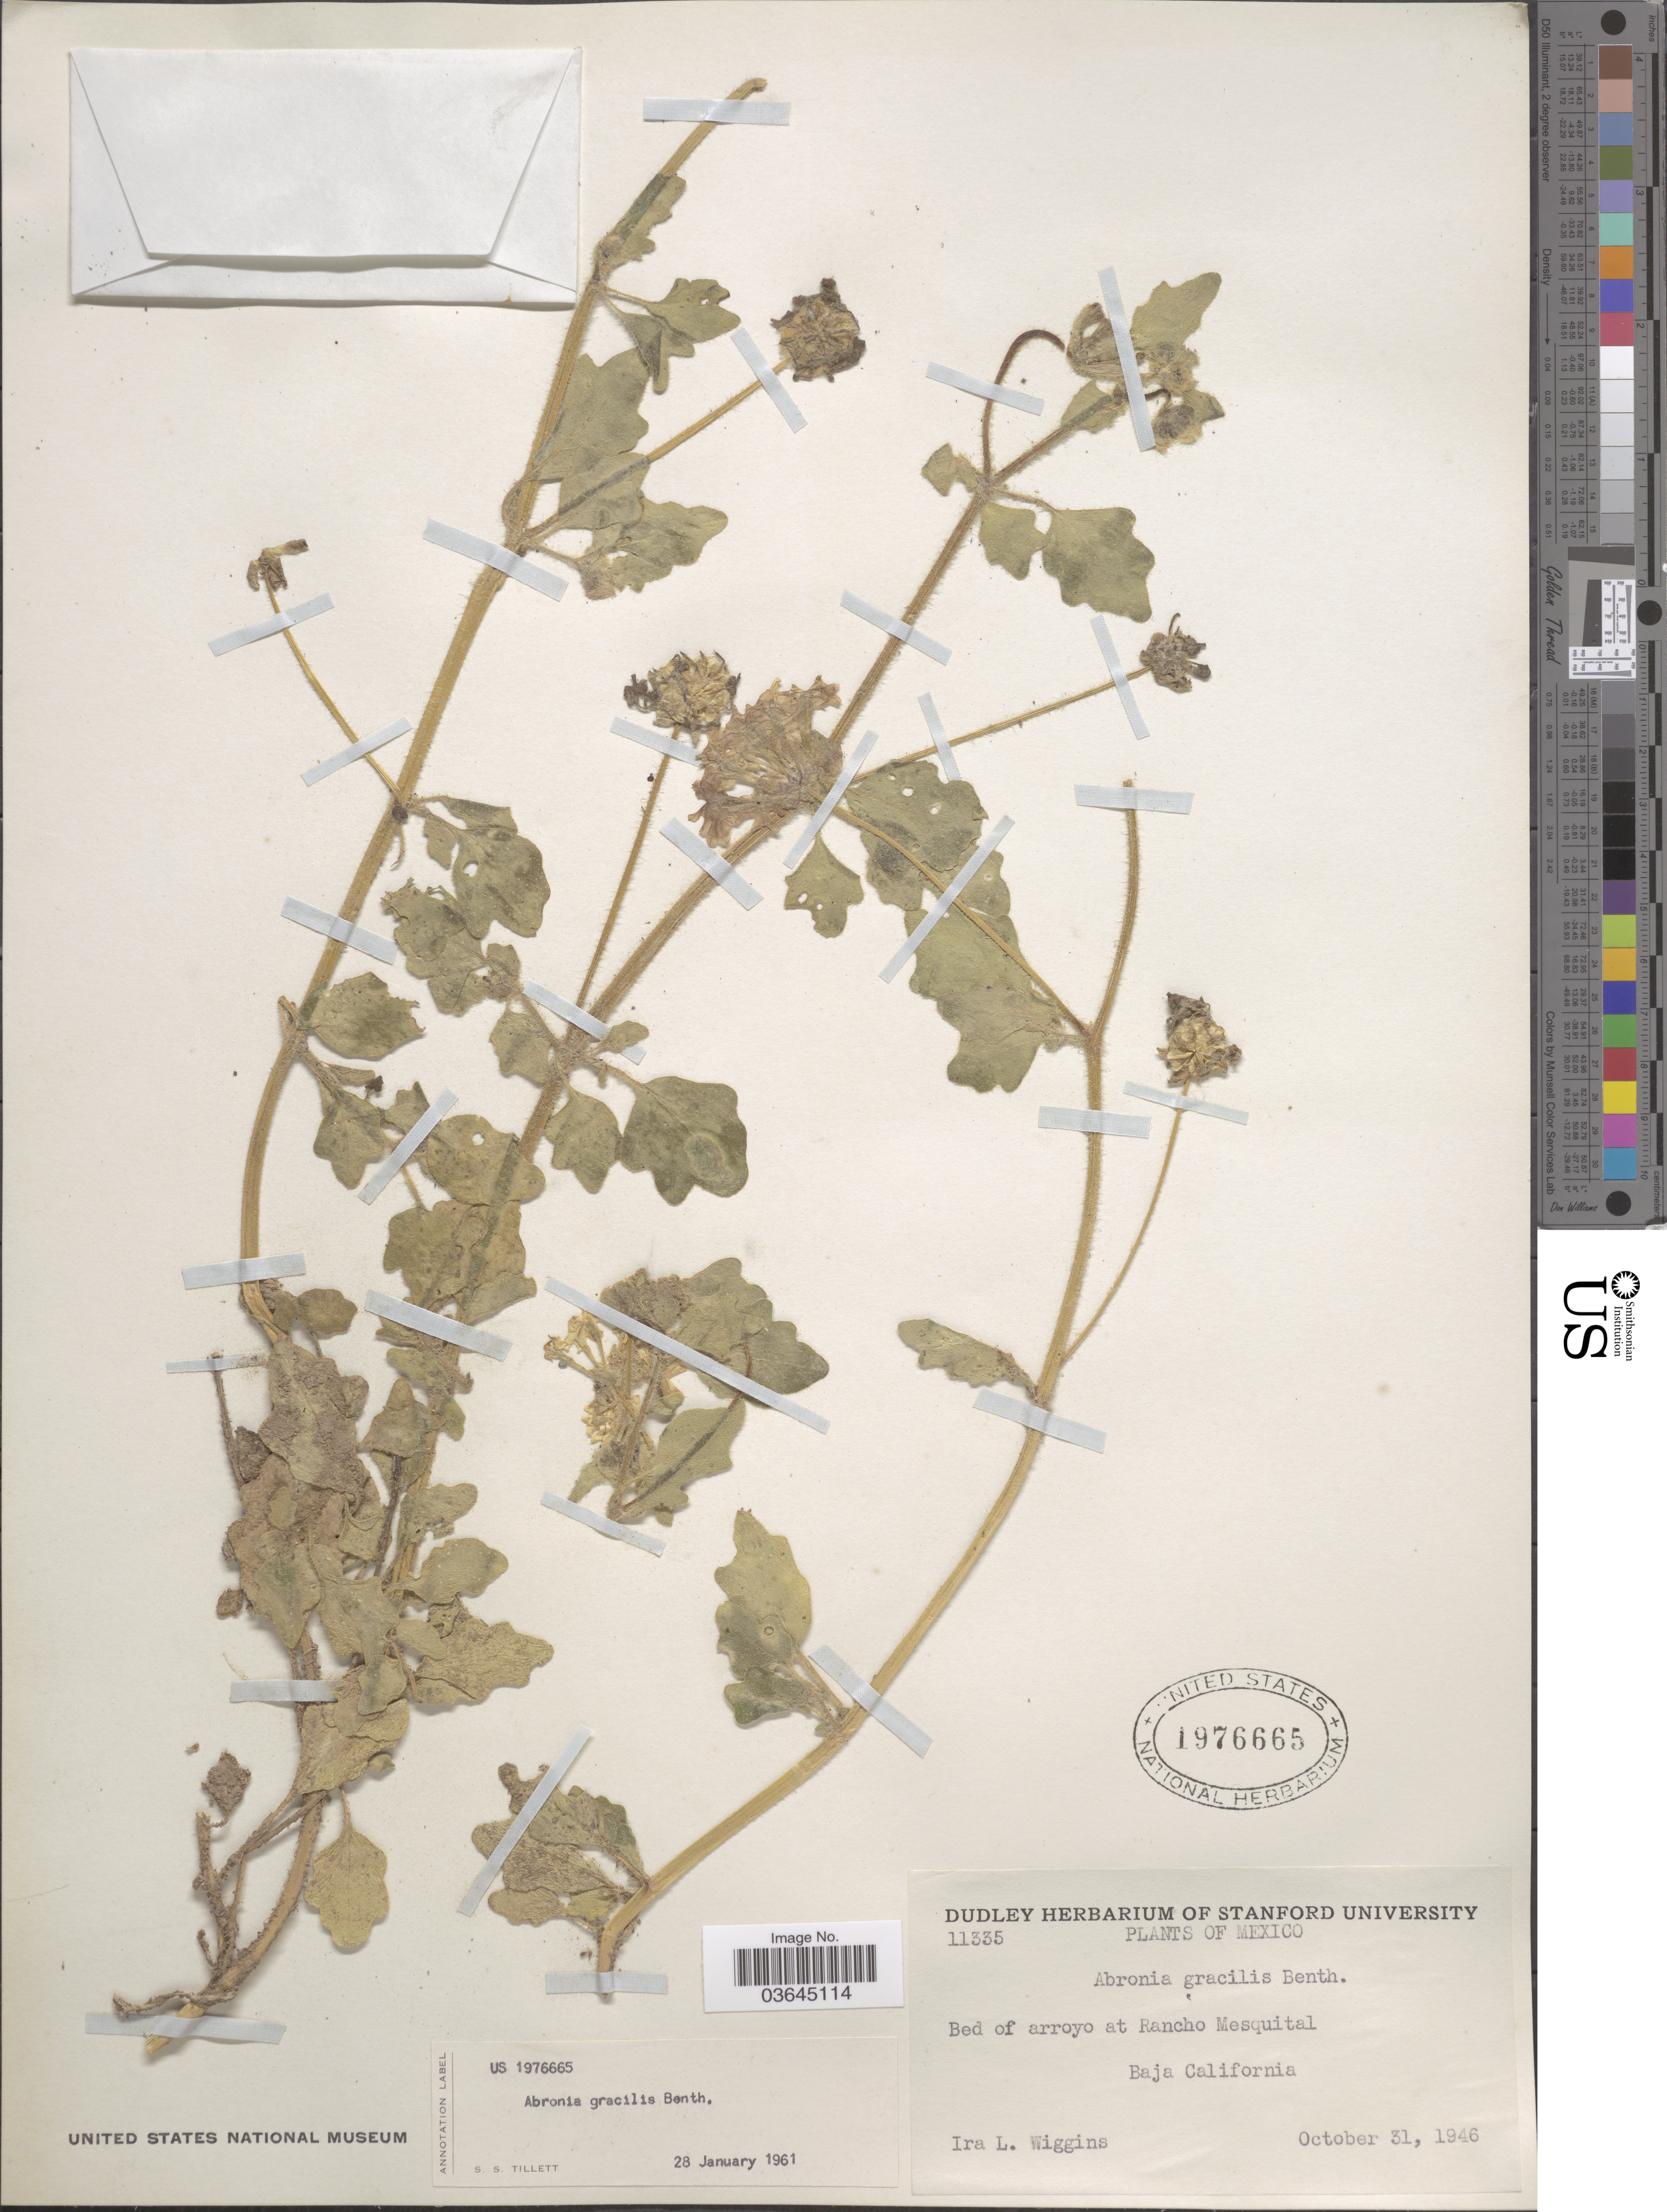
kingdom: Plantae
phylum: Tracheophyta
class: Magnoliopsida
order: Caryophyllales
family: Nyctaginaceae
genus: Abronia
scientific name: Abronia gracilis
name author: Benth.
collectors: I. L. Wiggins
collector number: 11335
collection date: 1946-10-31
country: Mexico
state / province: Baja California Norte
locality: Bed of arroyo at Rancho Mesquital.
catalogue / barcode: US 1976665